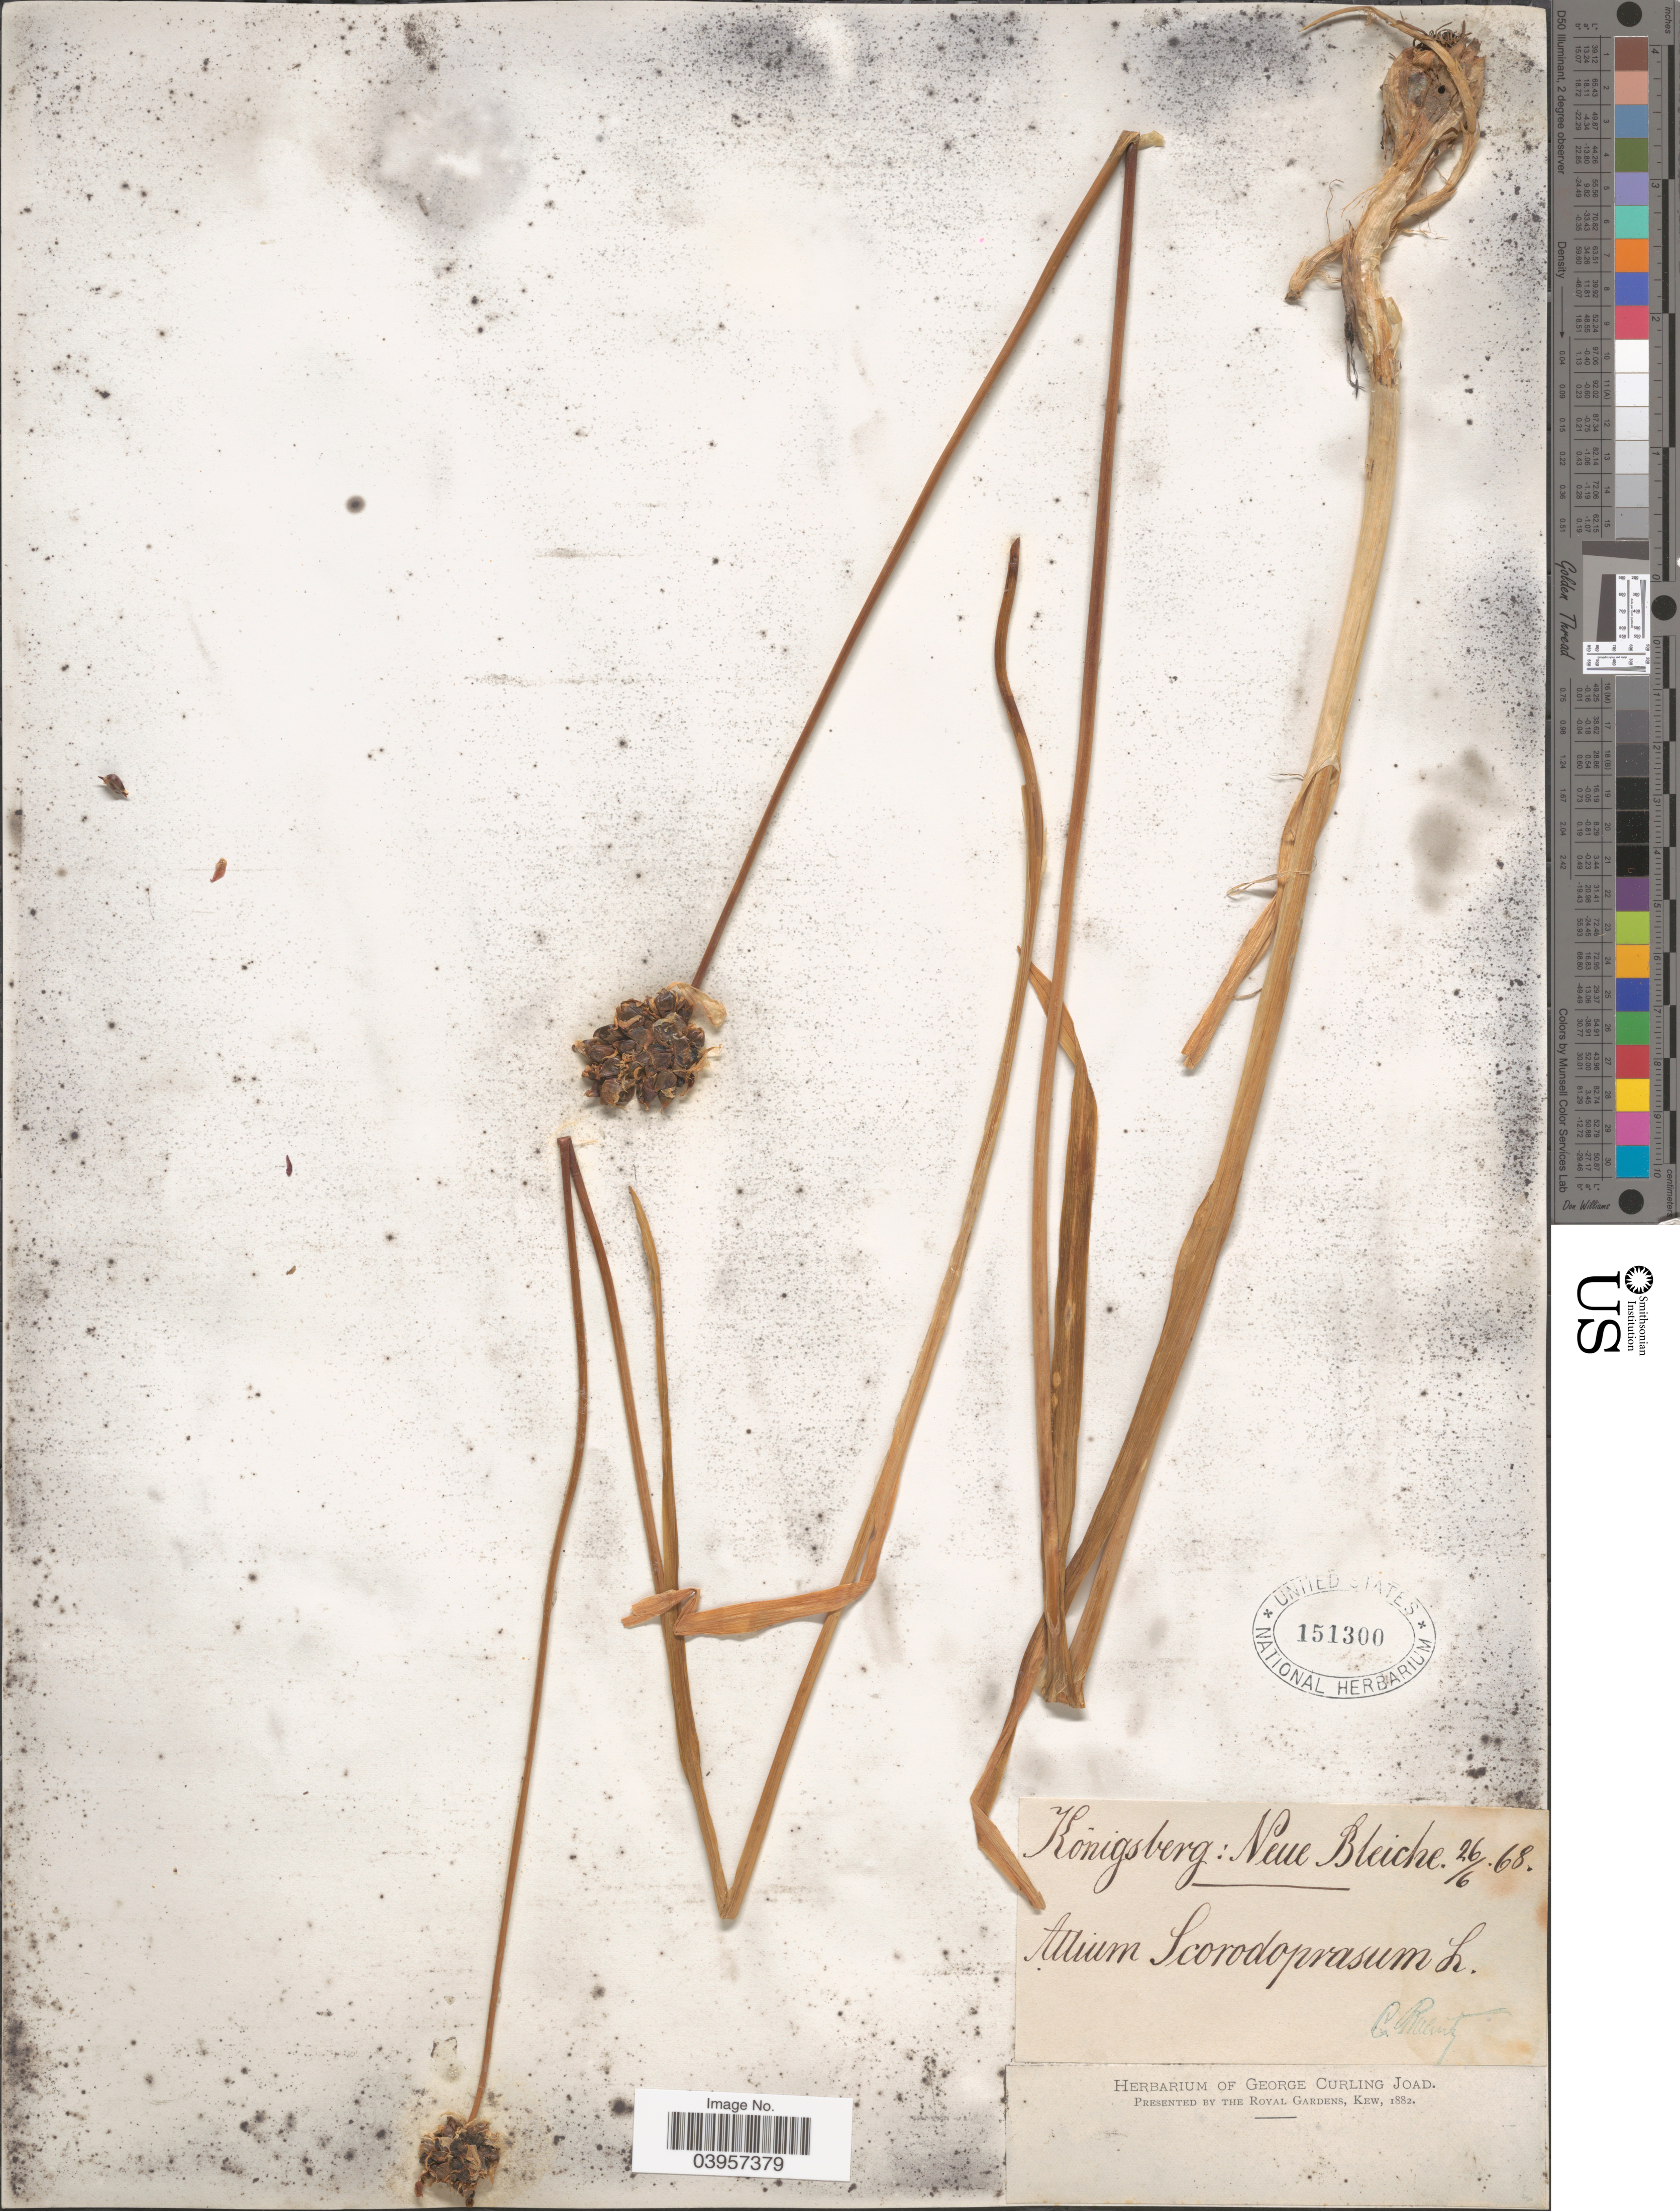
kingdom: Plantae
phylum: Tracheophyta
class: Liliopsida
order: Asparagales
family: Amaryllidaceae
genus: Allium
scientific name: Allium scorodoprasum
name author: L.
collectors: C. G. Baenitz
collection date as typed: Transcribed d/m/y: 26/6/68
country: Russian Federation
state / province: Kaliningrad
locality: Konigsberg: Neue Bleiche.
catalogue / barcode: US 151300